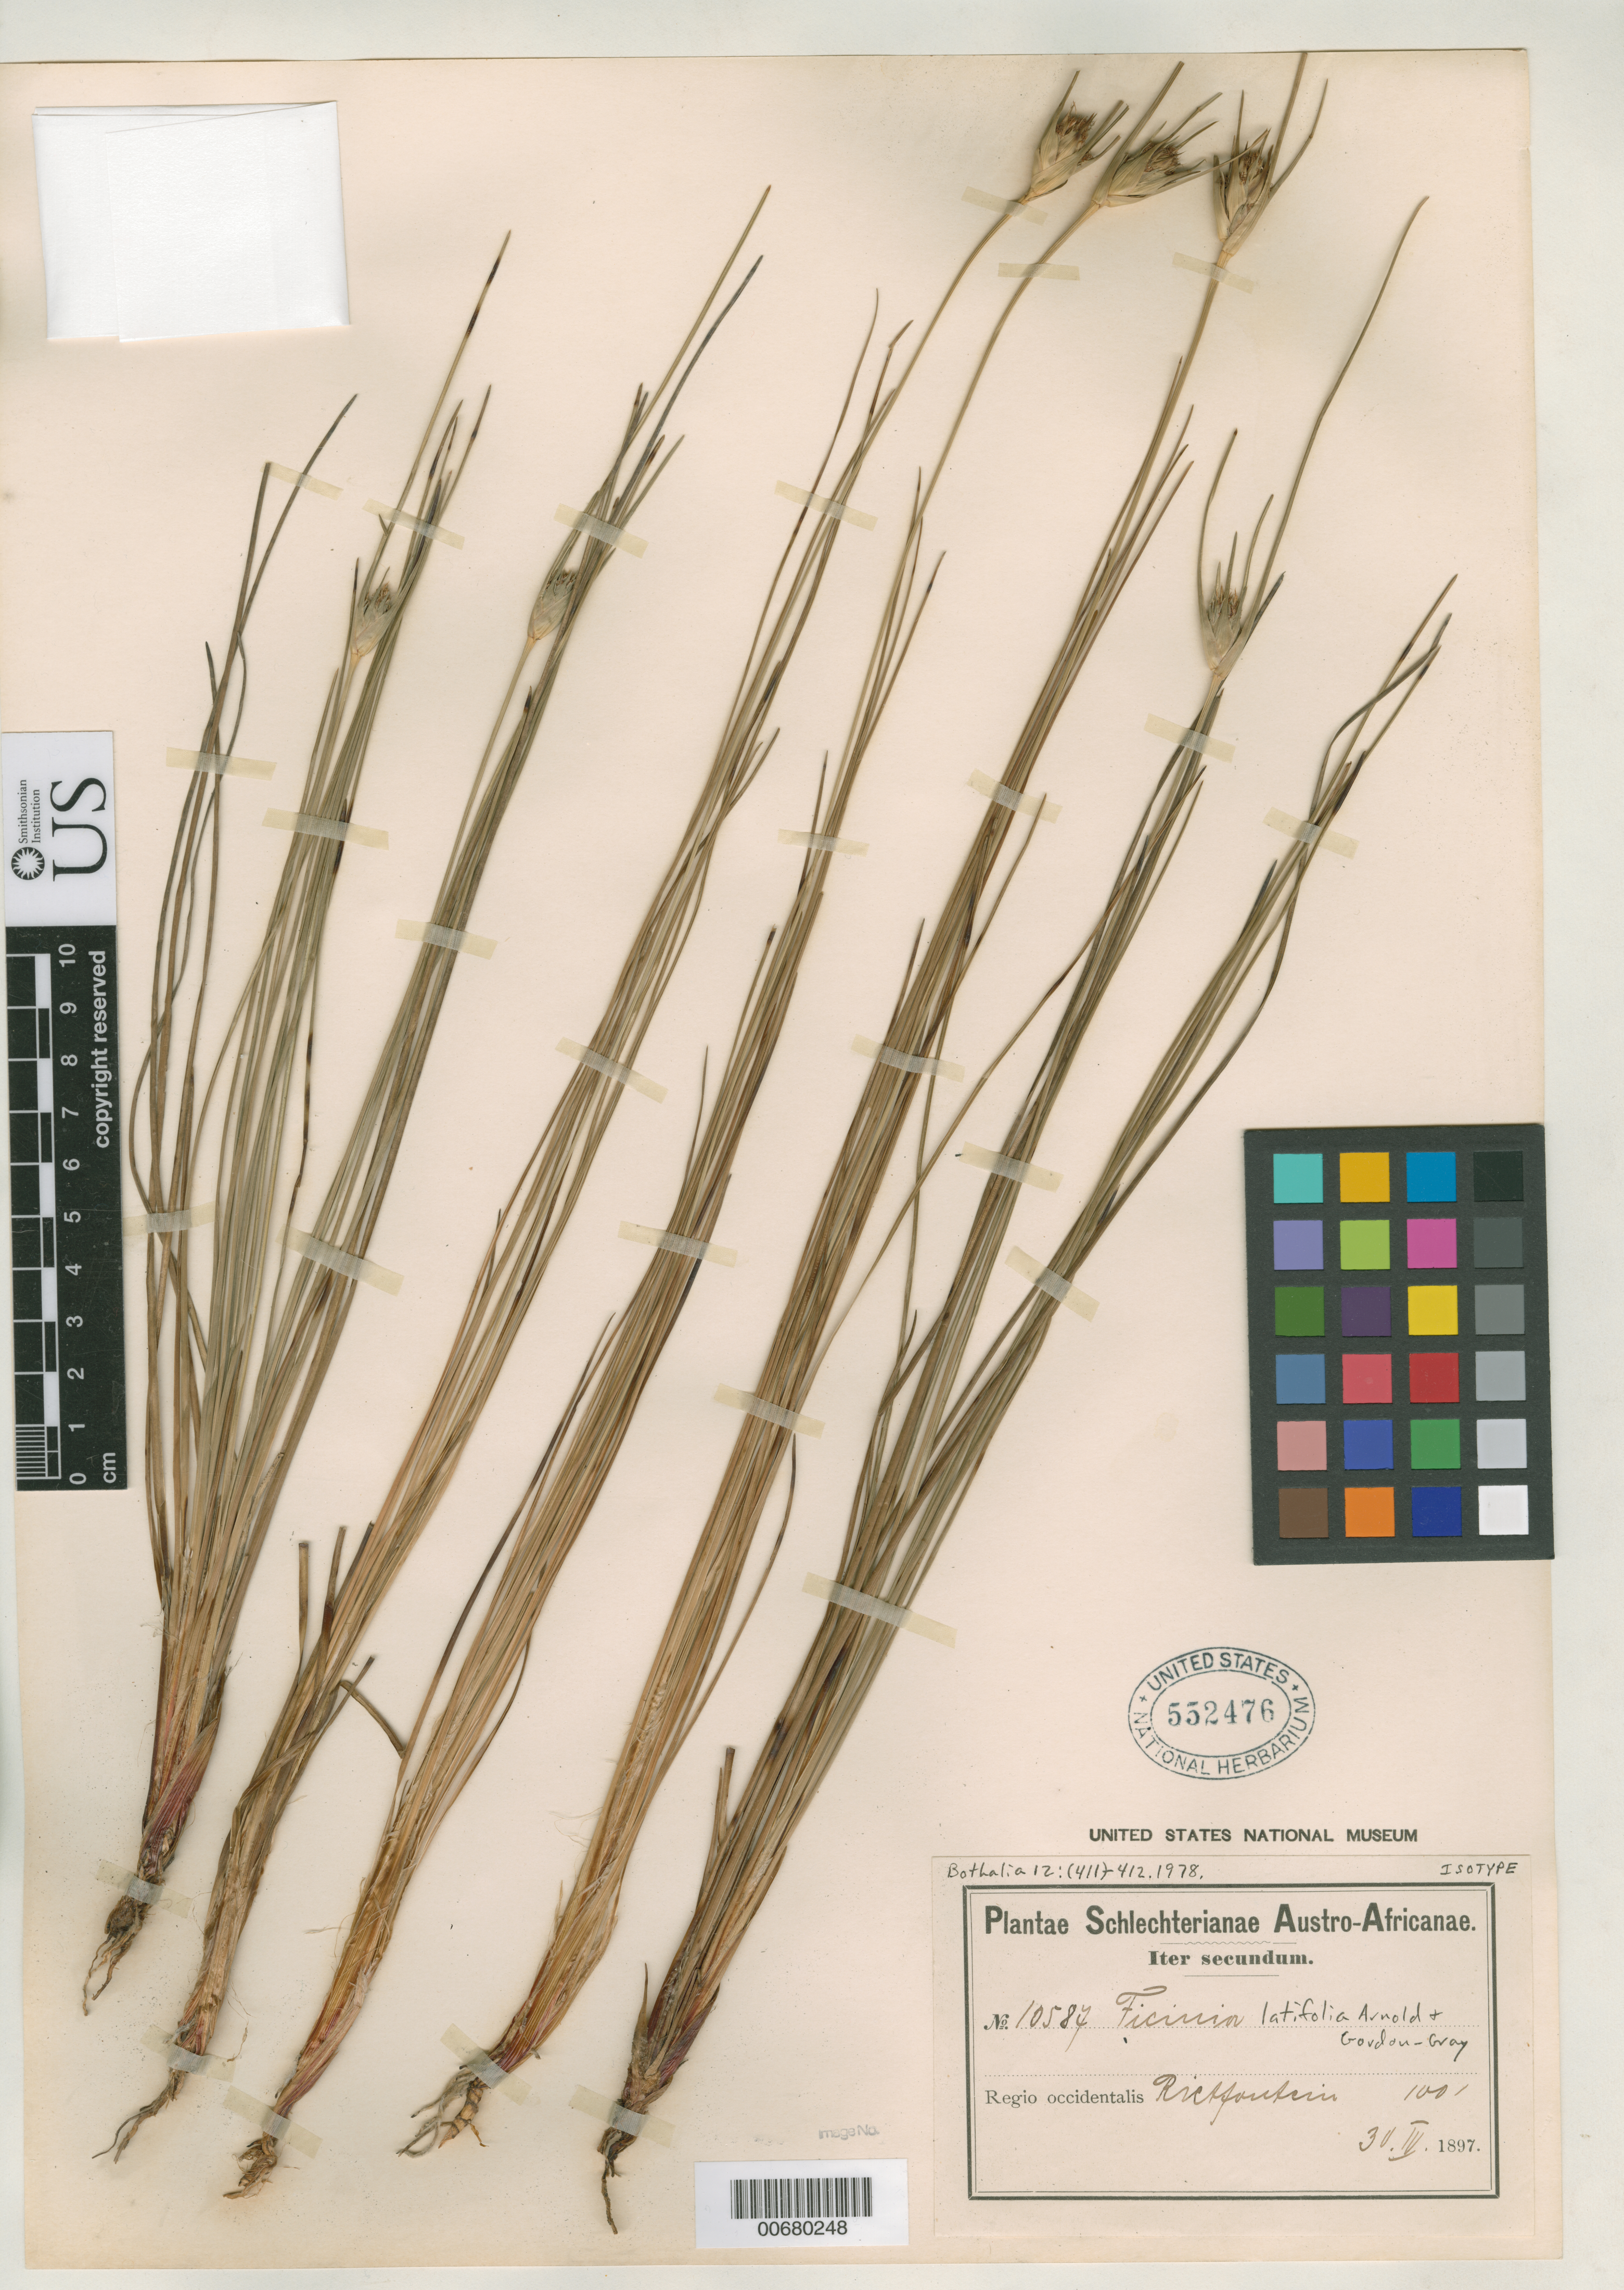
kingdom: Plantae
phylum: Tracheophyta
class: Liliopsida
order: Poales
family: Cyperaceae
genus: Ficinia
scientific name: Ficinia latifolia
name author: T.H. Arnold & Gordon-Gray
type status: Isotype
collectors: F. R. R. Schlechter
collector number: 10587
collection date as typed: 30 Apr 1897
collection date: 1897-04-30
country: South Africa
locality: Hills near Rietfontein.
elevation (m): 100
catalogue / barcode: US 552476